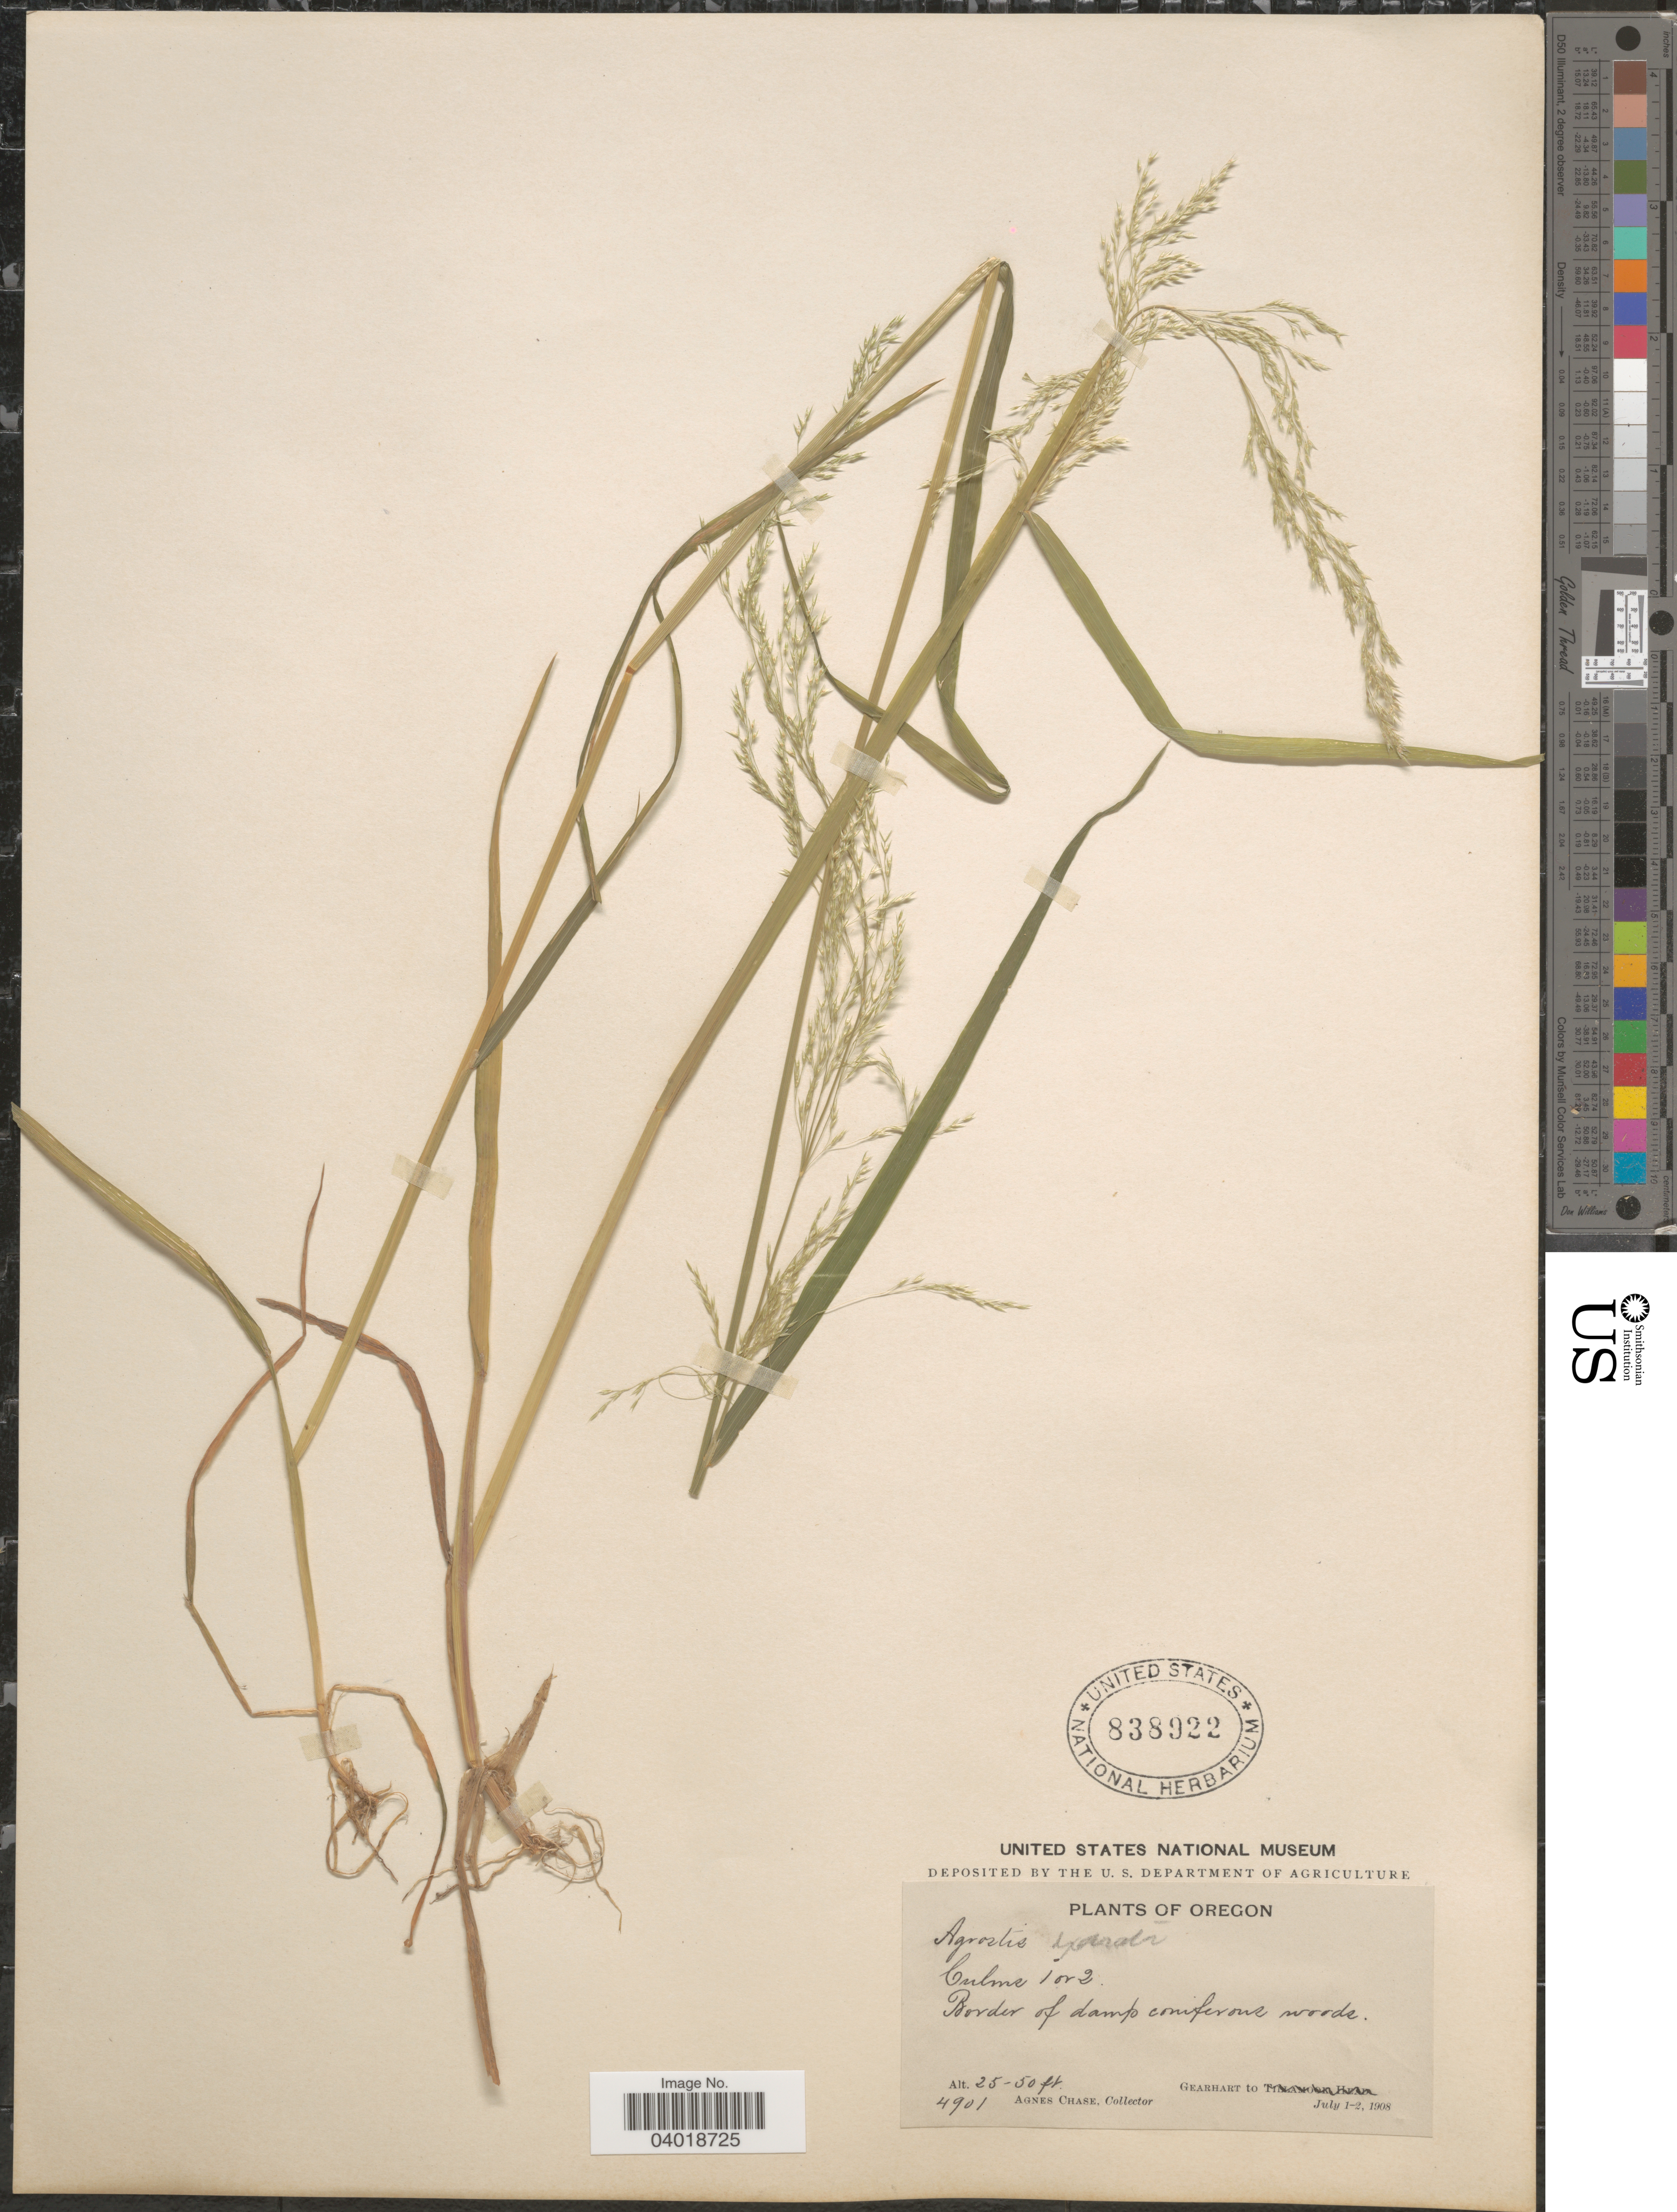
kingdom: Plantae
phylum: Tracheophyta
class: Liliopsida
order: Poales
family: Poaceae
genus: Agrostis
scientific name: Agrostis exarata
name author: Trin.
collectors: A. Chase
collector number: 4901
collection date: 1908-07-01/1908-07-02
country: United States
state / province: Oregon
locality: Border of damp coniferous woods. Gearhart.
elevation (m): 8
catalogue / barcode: US 838922